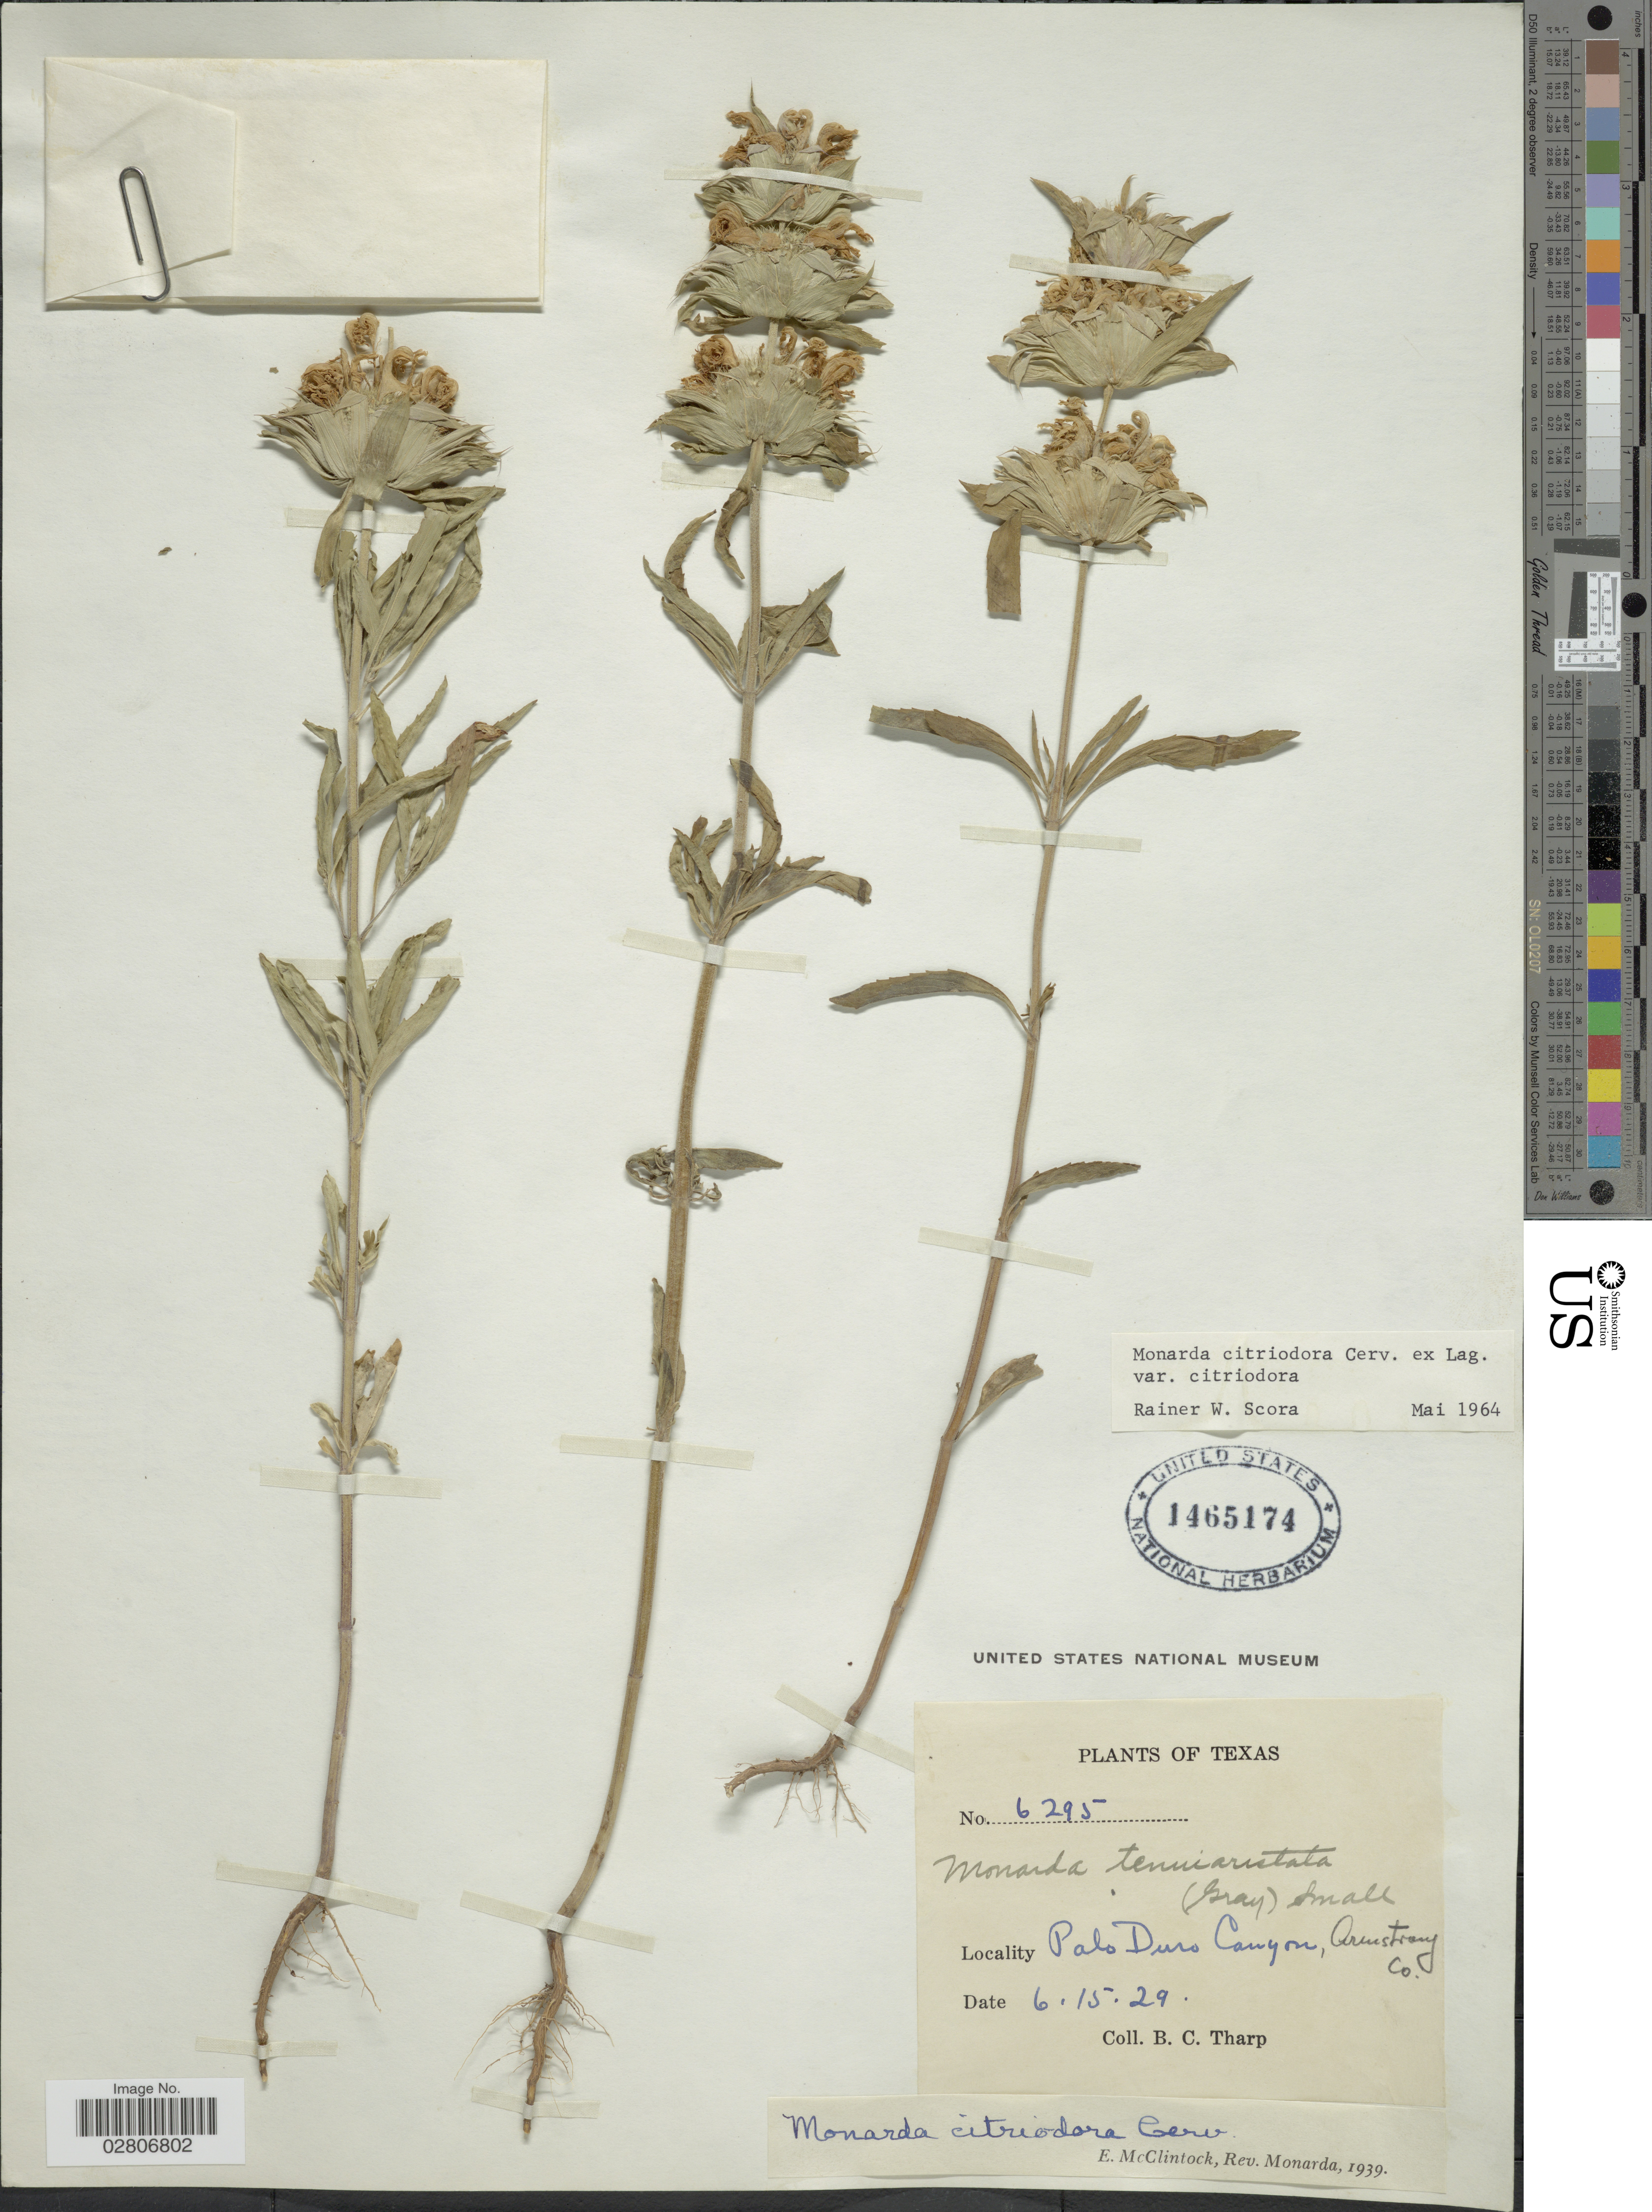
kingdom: Plantae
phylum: Tracheophyta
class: Magnoliopsida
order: Lamiales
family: Lamiaceae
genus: Monarda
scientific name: Monarda citriodora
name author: Cerv. ex Lag.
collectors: B. C. Tharp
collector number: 6295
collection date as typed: Transcribed d/m/y: 15/6/29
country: United States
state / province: Texas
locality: Palo Duro Canyon, Armstrong Co.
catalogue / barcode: US 1465174